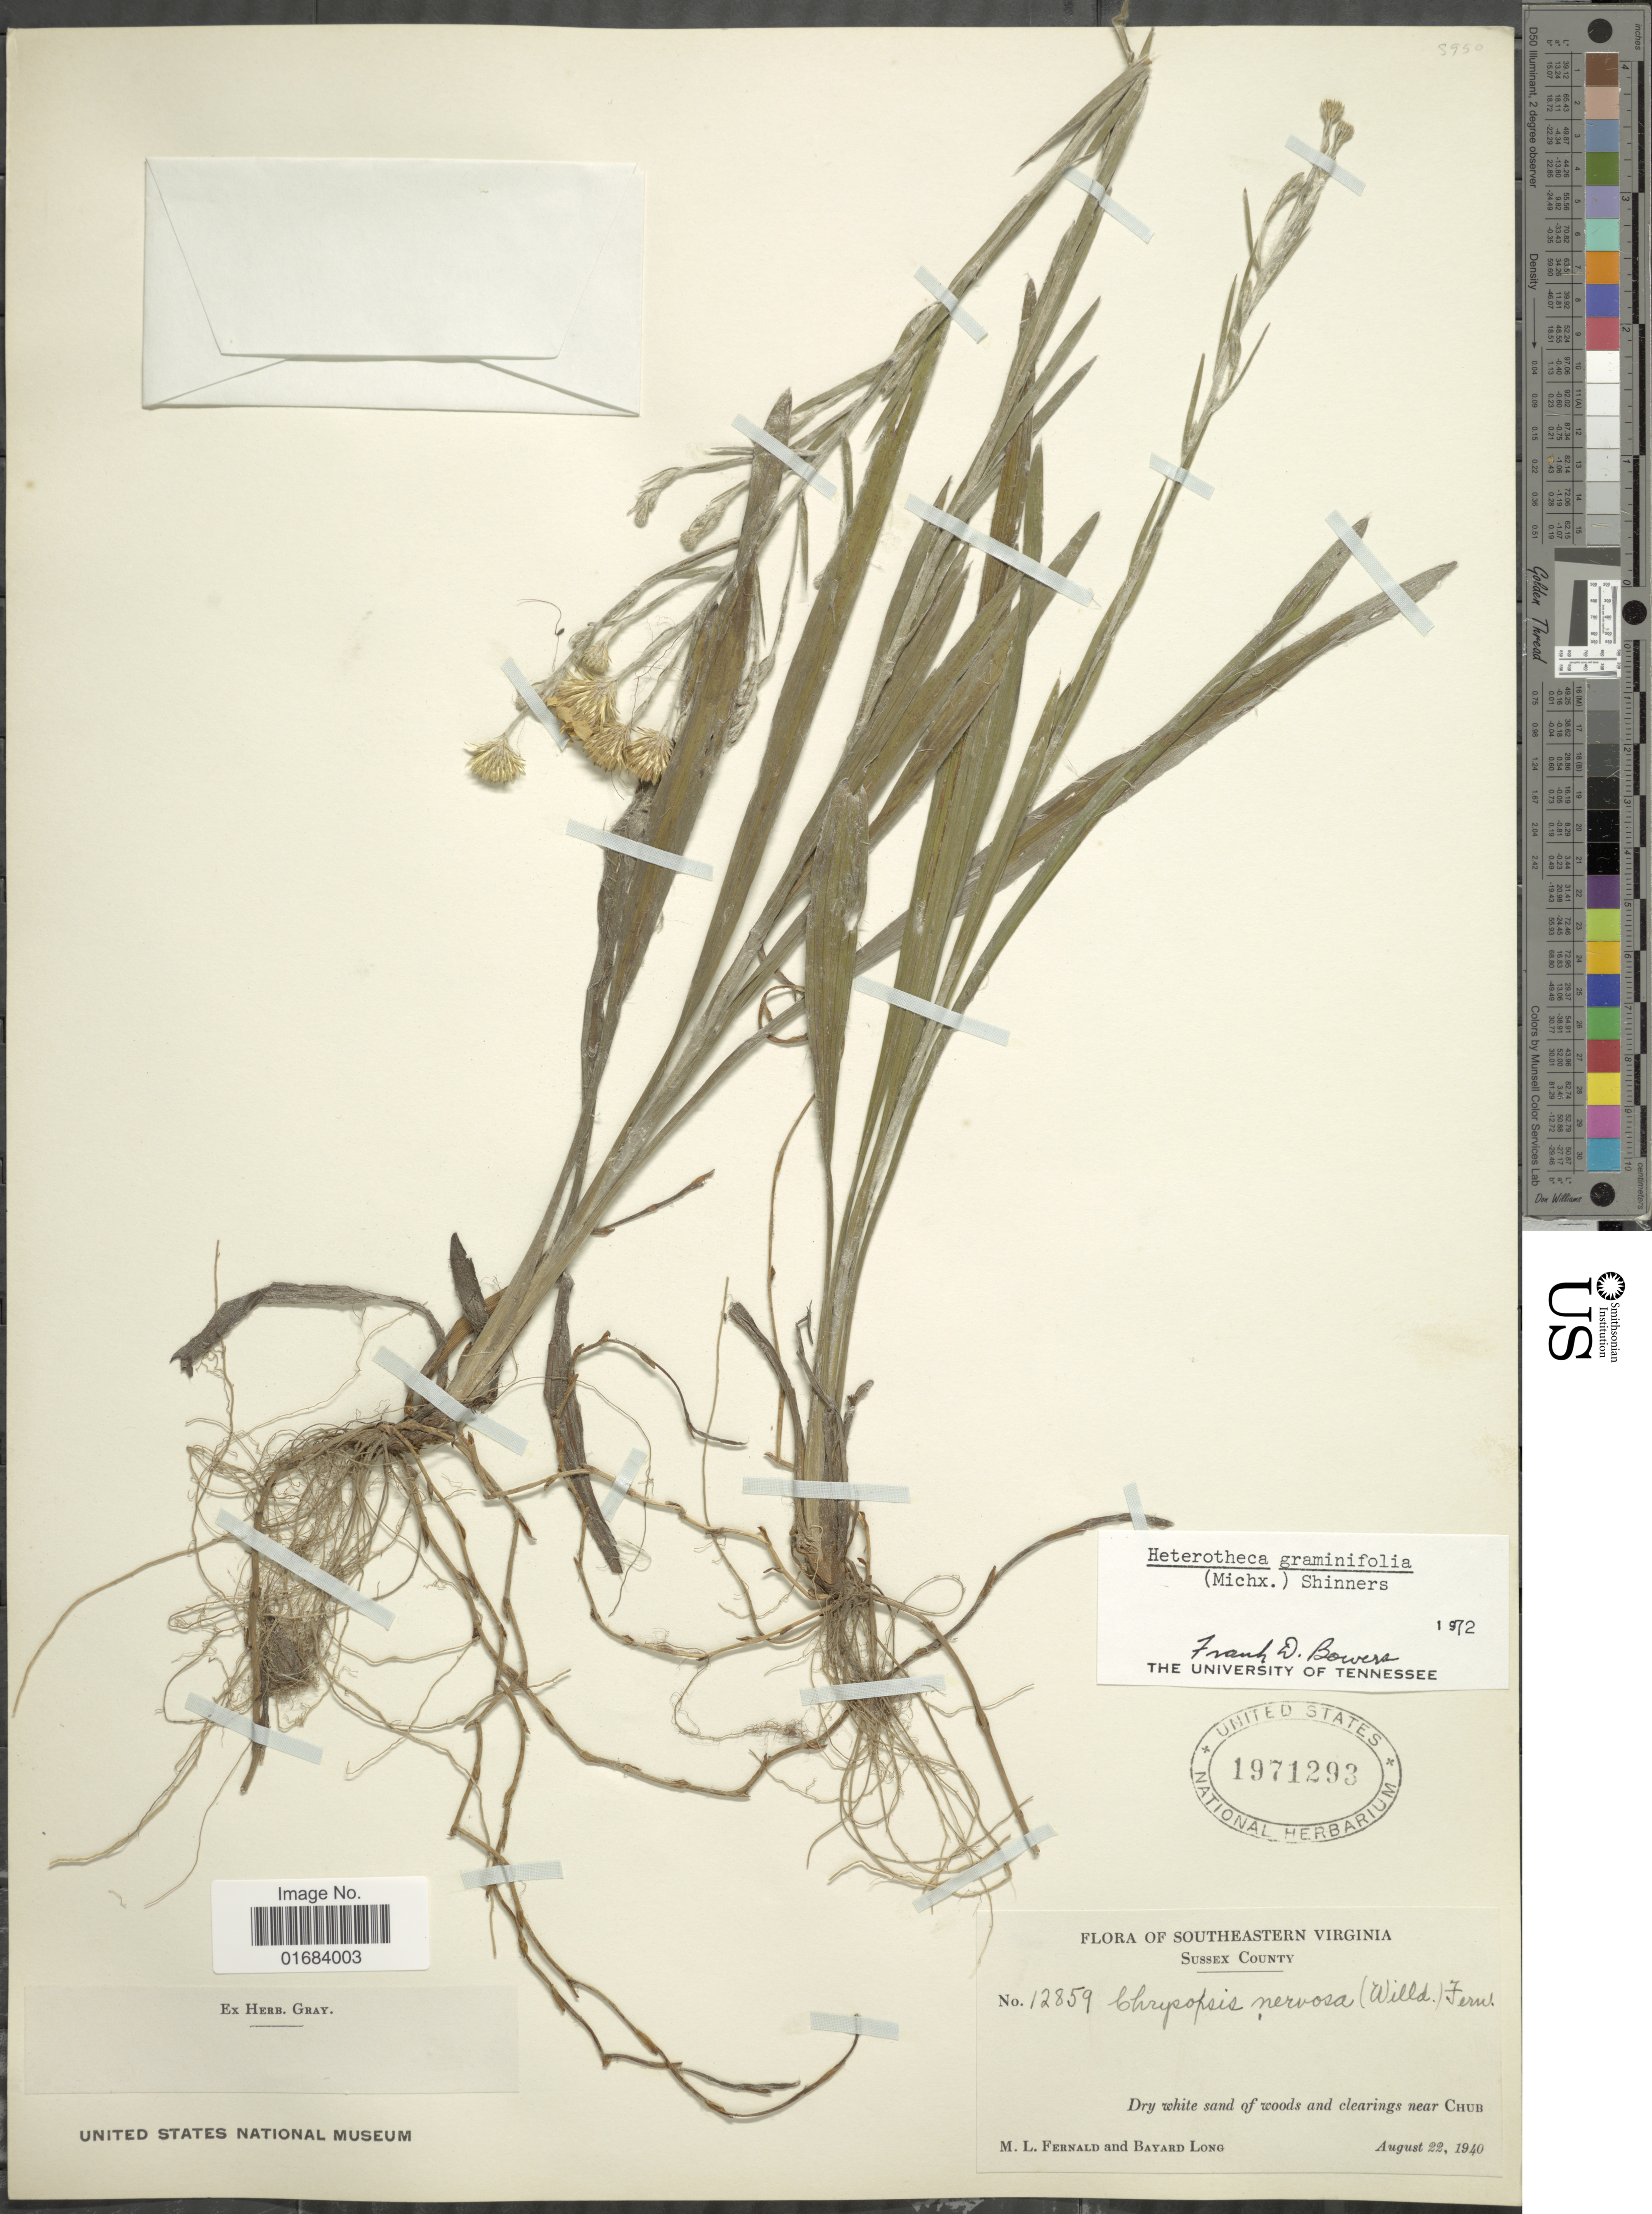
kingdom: Plantae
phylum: Tracheophyta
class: Magnoliopsida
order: Asterales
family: Asteraceae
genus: Pityopsis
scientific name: Pityopsis graminifolia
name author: (Michx.) Nutt.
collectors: M. L. Fernald & B. Long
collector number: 12859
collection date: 1940-08-22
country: United States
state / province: Virginia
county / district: Sussex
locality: Southeastern Virginia, Sussex County, near Chub.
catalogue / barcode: US 1971293